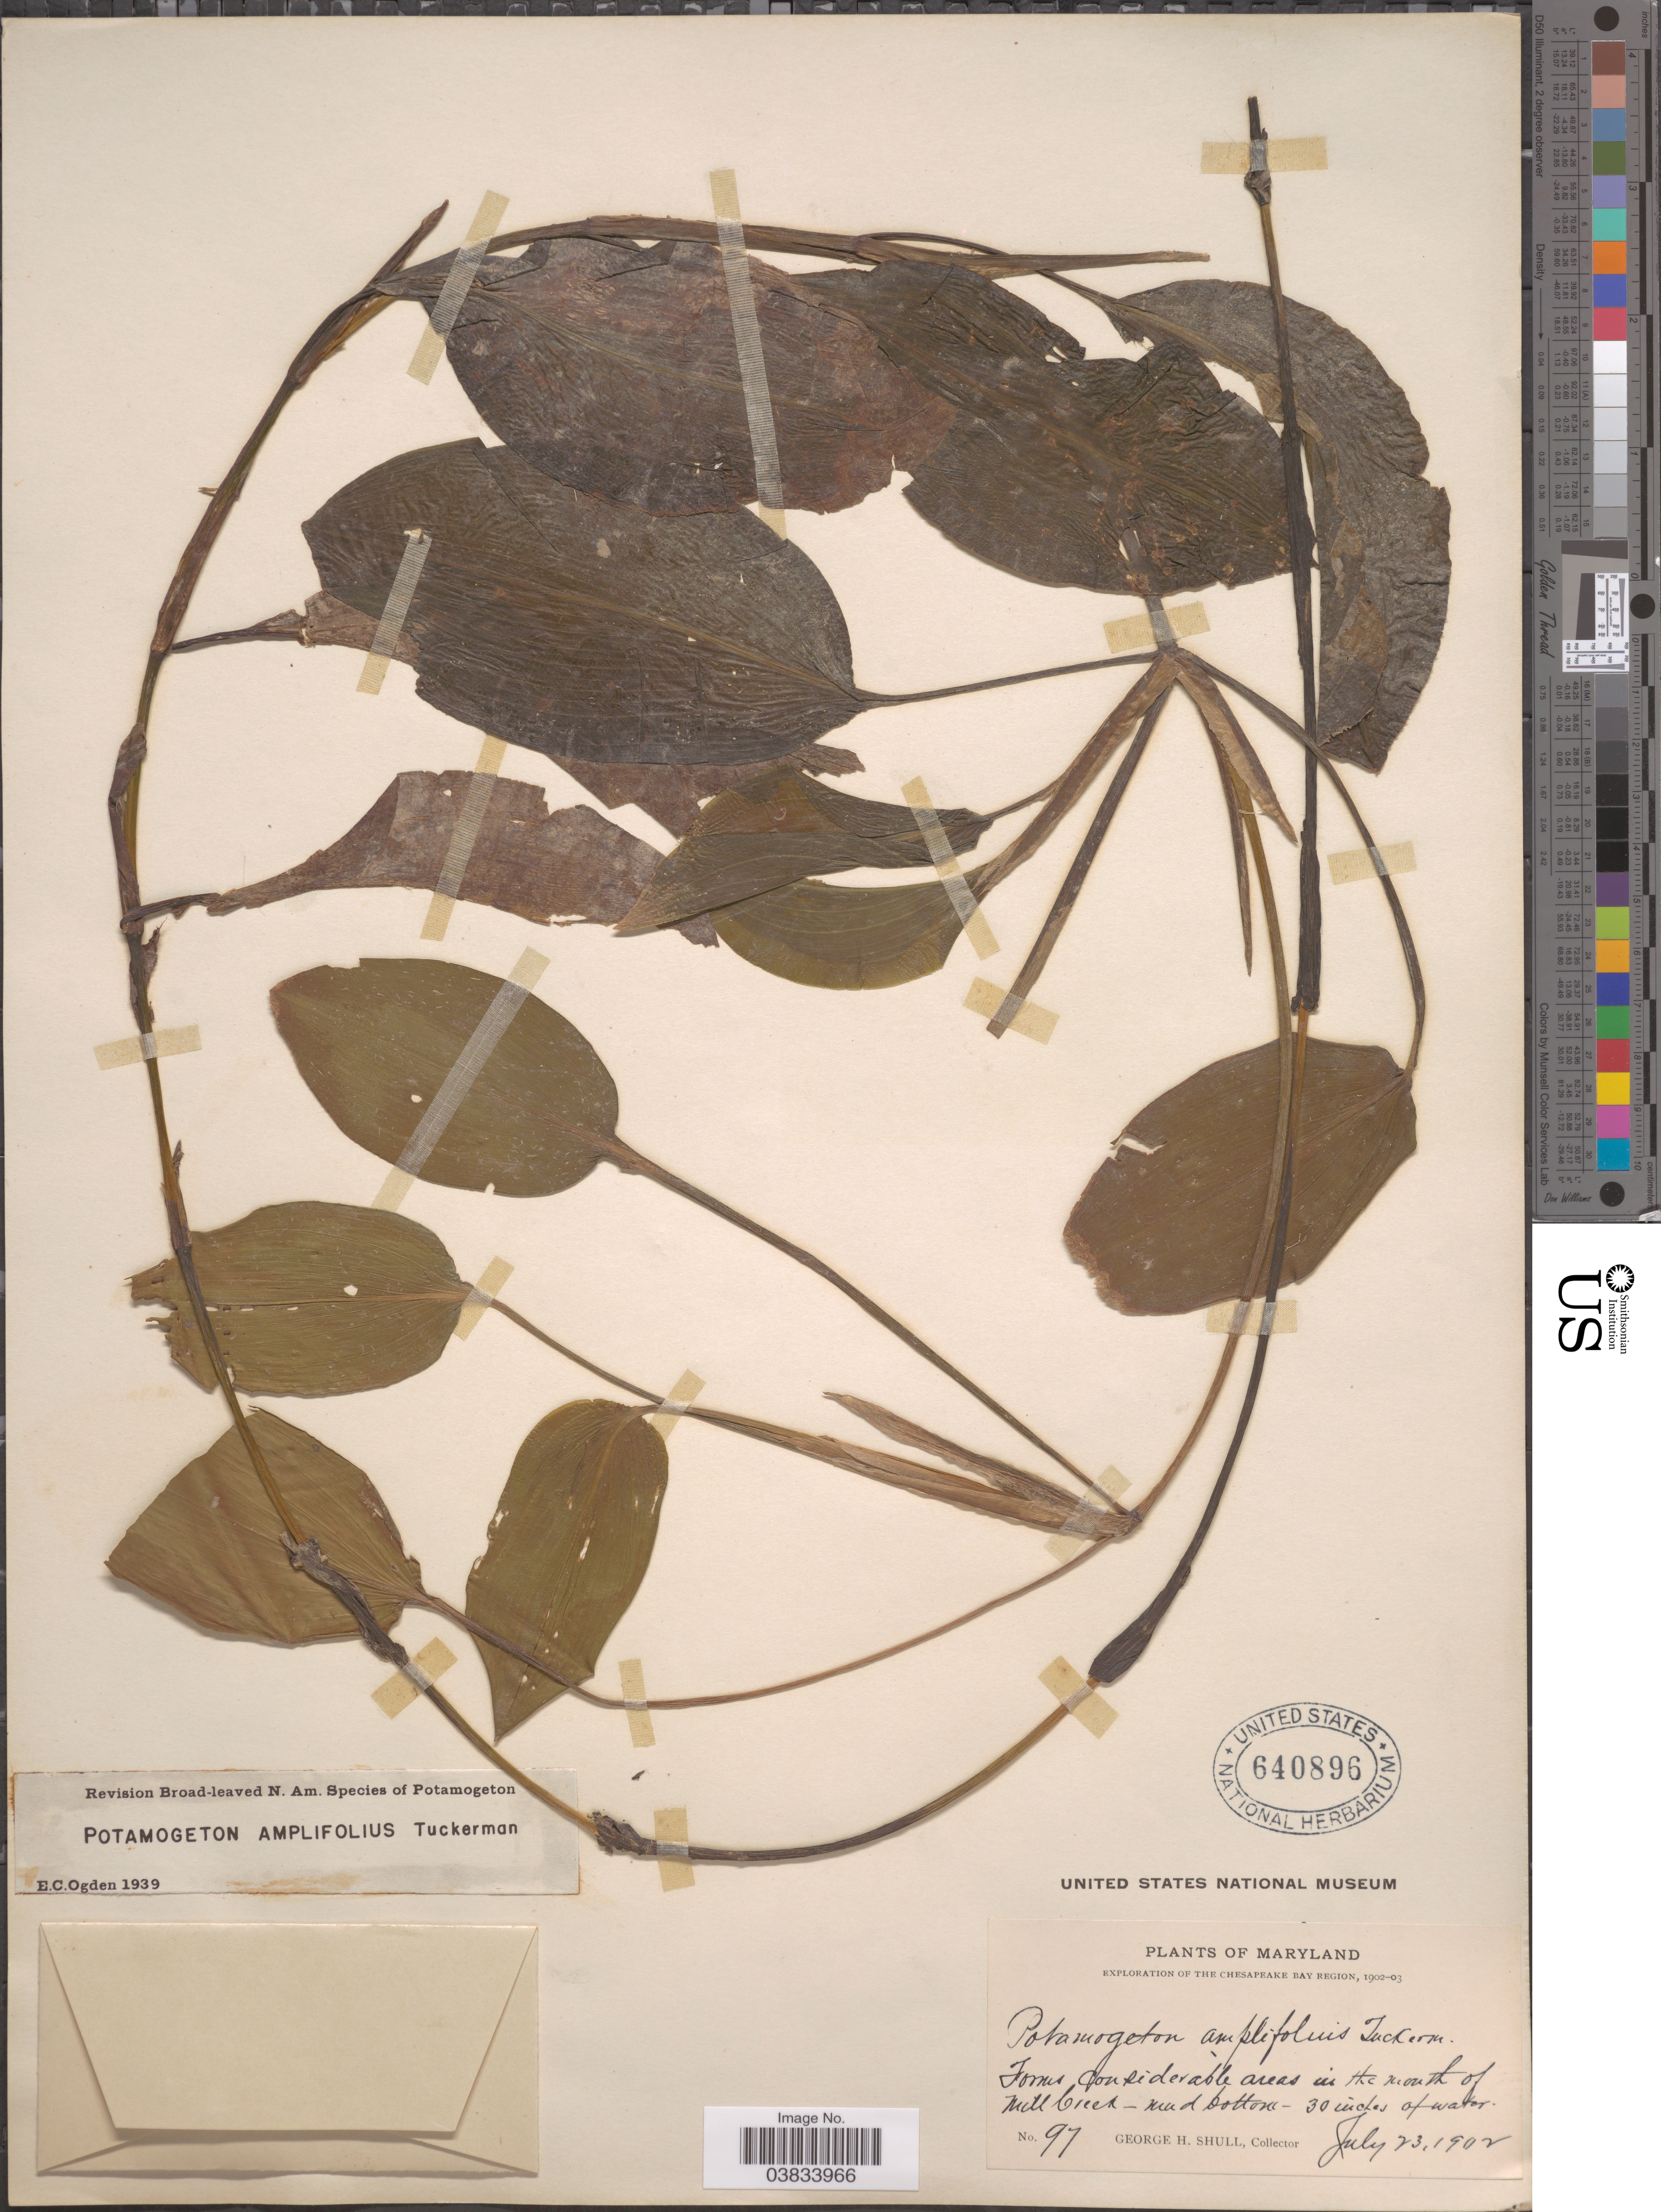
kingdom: Plantae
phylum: Tracheophyta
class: Liliopsida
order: Alismatales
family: Potamogetonaceae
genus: Potamogeton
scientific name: Potamogeton amplifolius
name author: Tuckerm.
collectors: G. H. Shull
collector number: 97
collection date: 1902-07-23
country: United States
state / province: Maryland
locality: The Chesapeake Bay Region. In the mouth of Mill Creek.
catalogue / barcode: US 640896